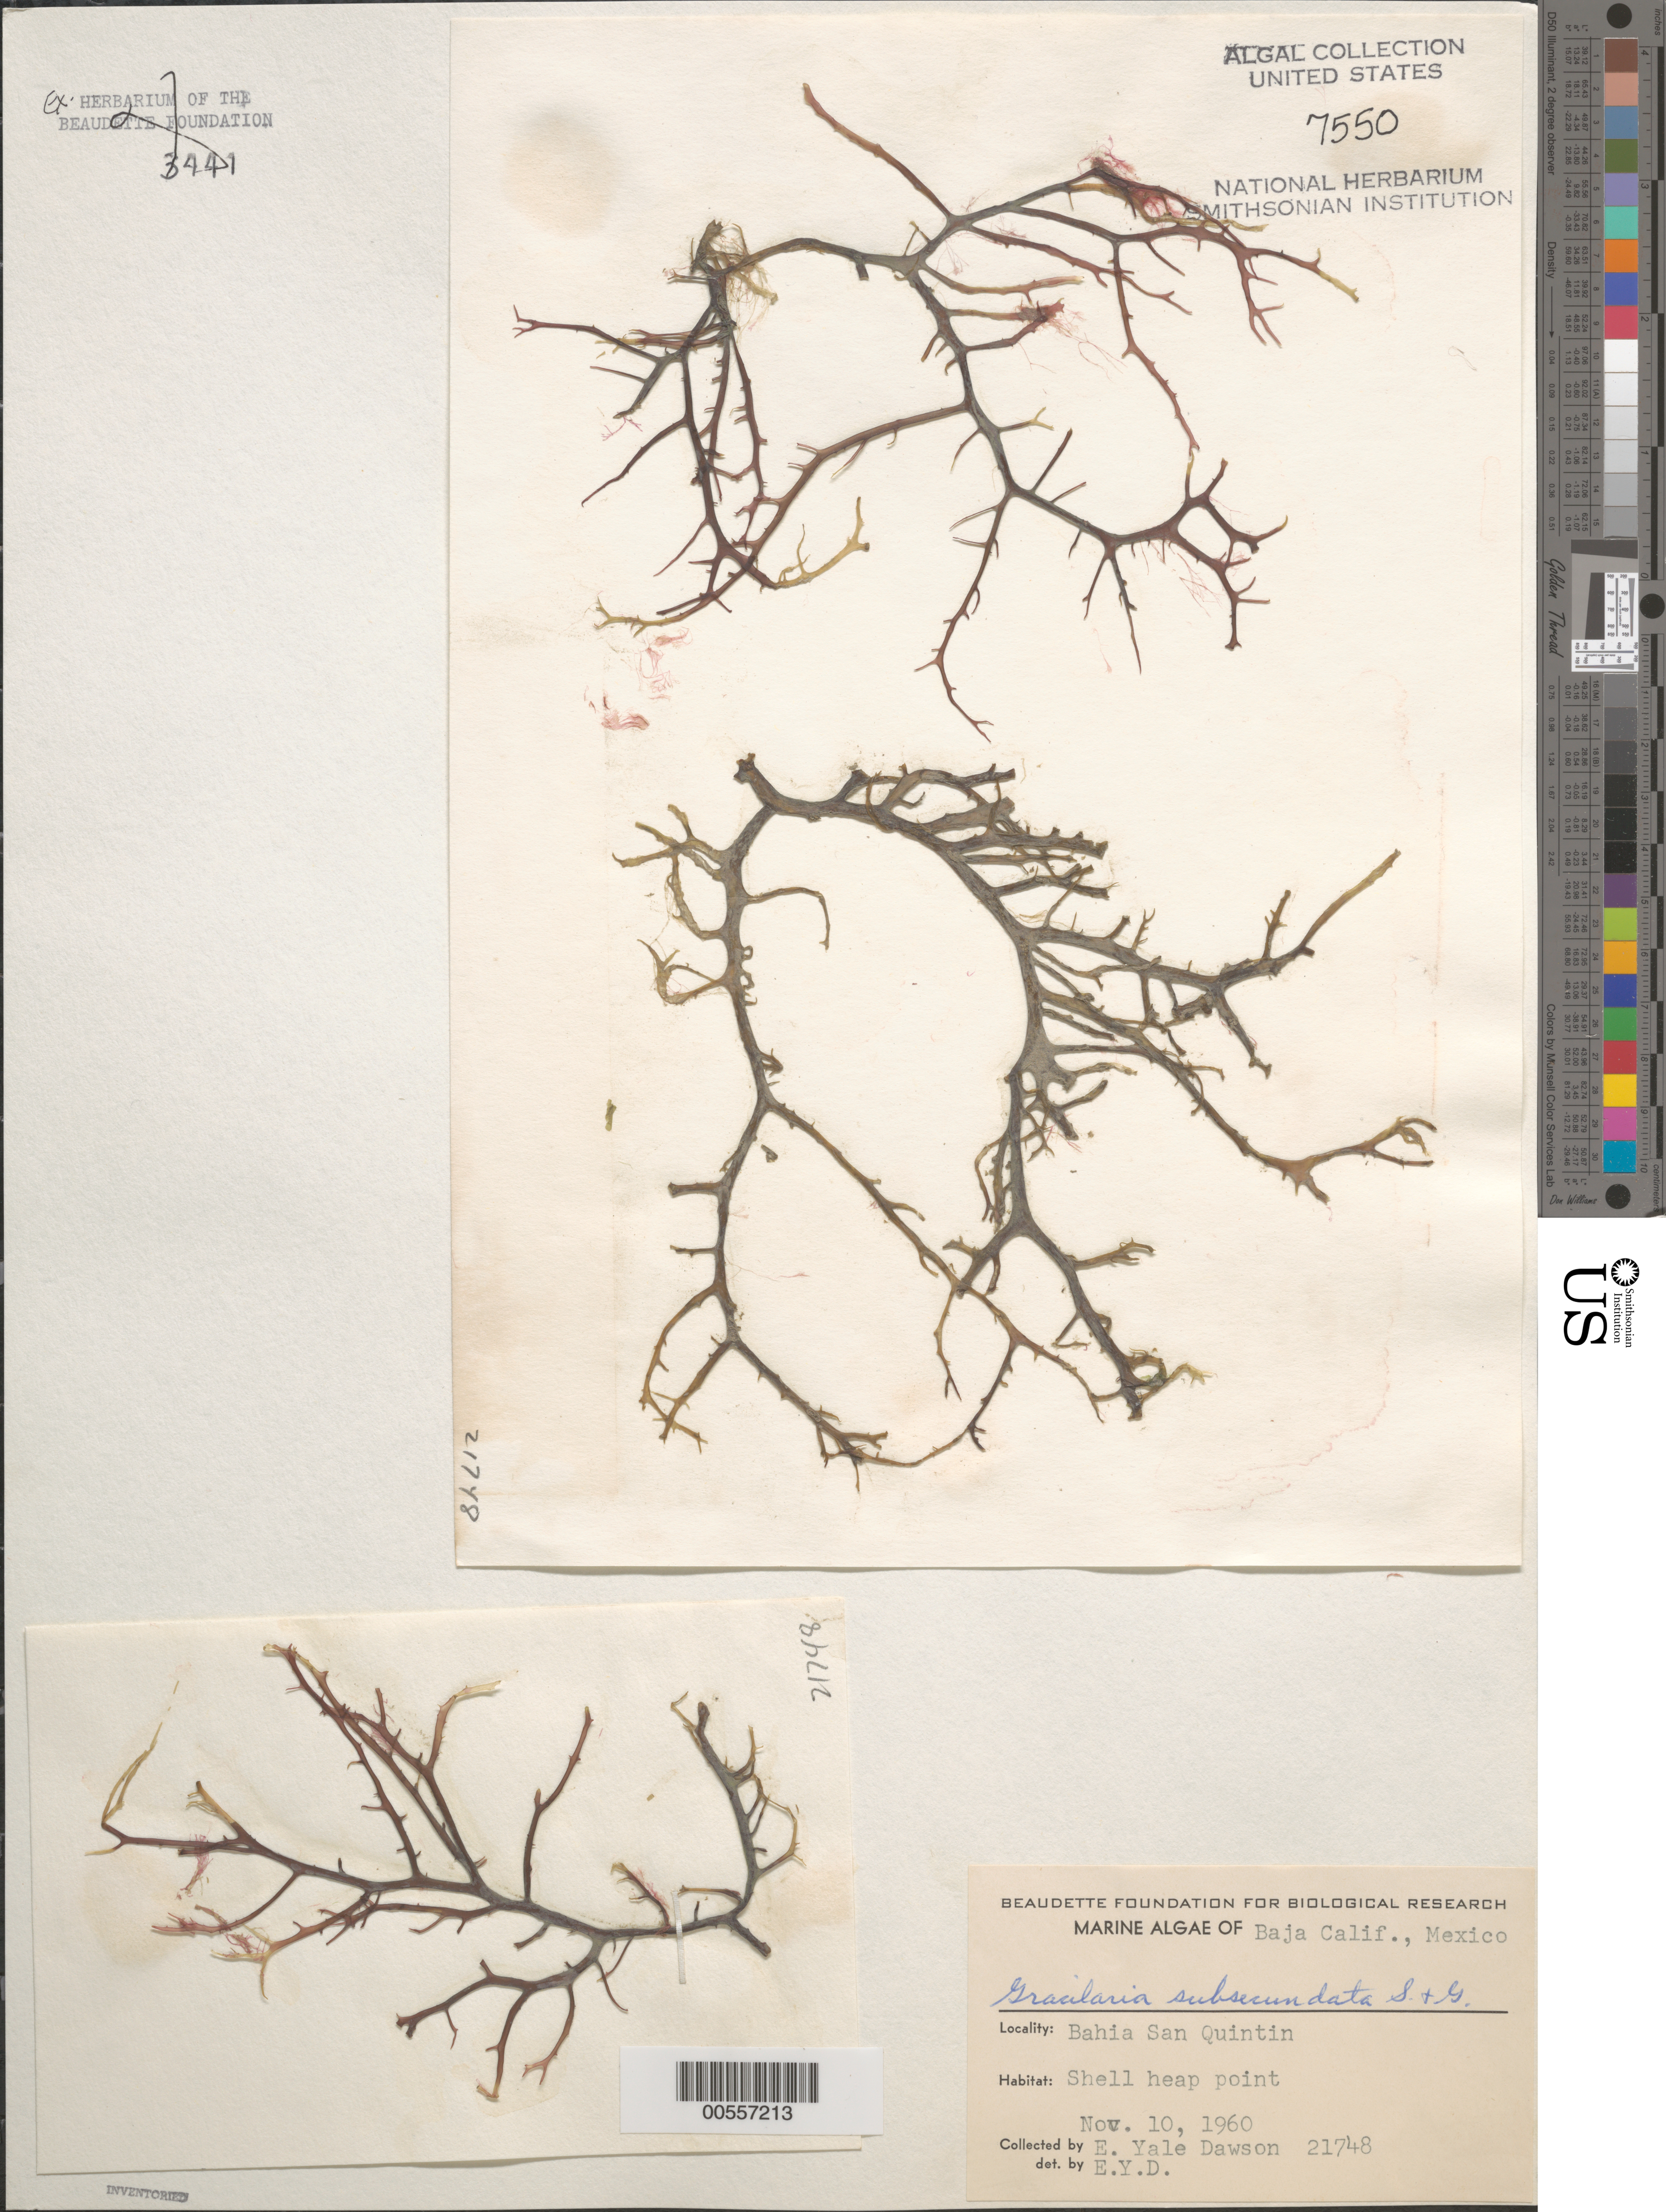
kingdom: Plantae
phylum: Rhodophyta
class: Florideophyceae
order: Gracilariales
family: Gracilariaceae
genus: Gracilaria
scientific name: Gracilaria subsecundata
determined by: Dawson, E. Y.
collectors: E. Y. Dawson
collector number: EYD 21748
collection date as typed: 10 Nov 1960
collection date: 1960-11-10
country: Mexico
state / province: Baja California Norte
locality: Bahia San Quintin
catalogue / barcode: US 7550